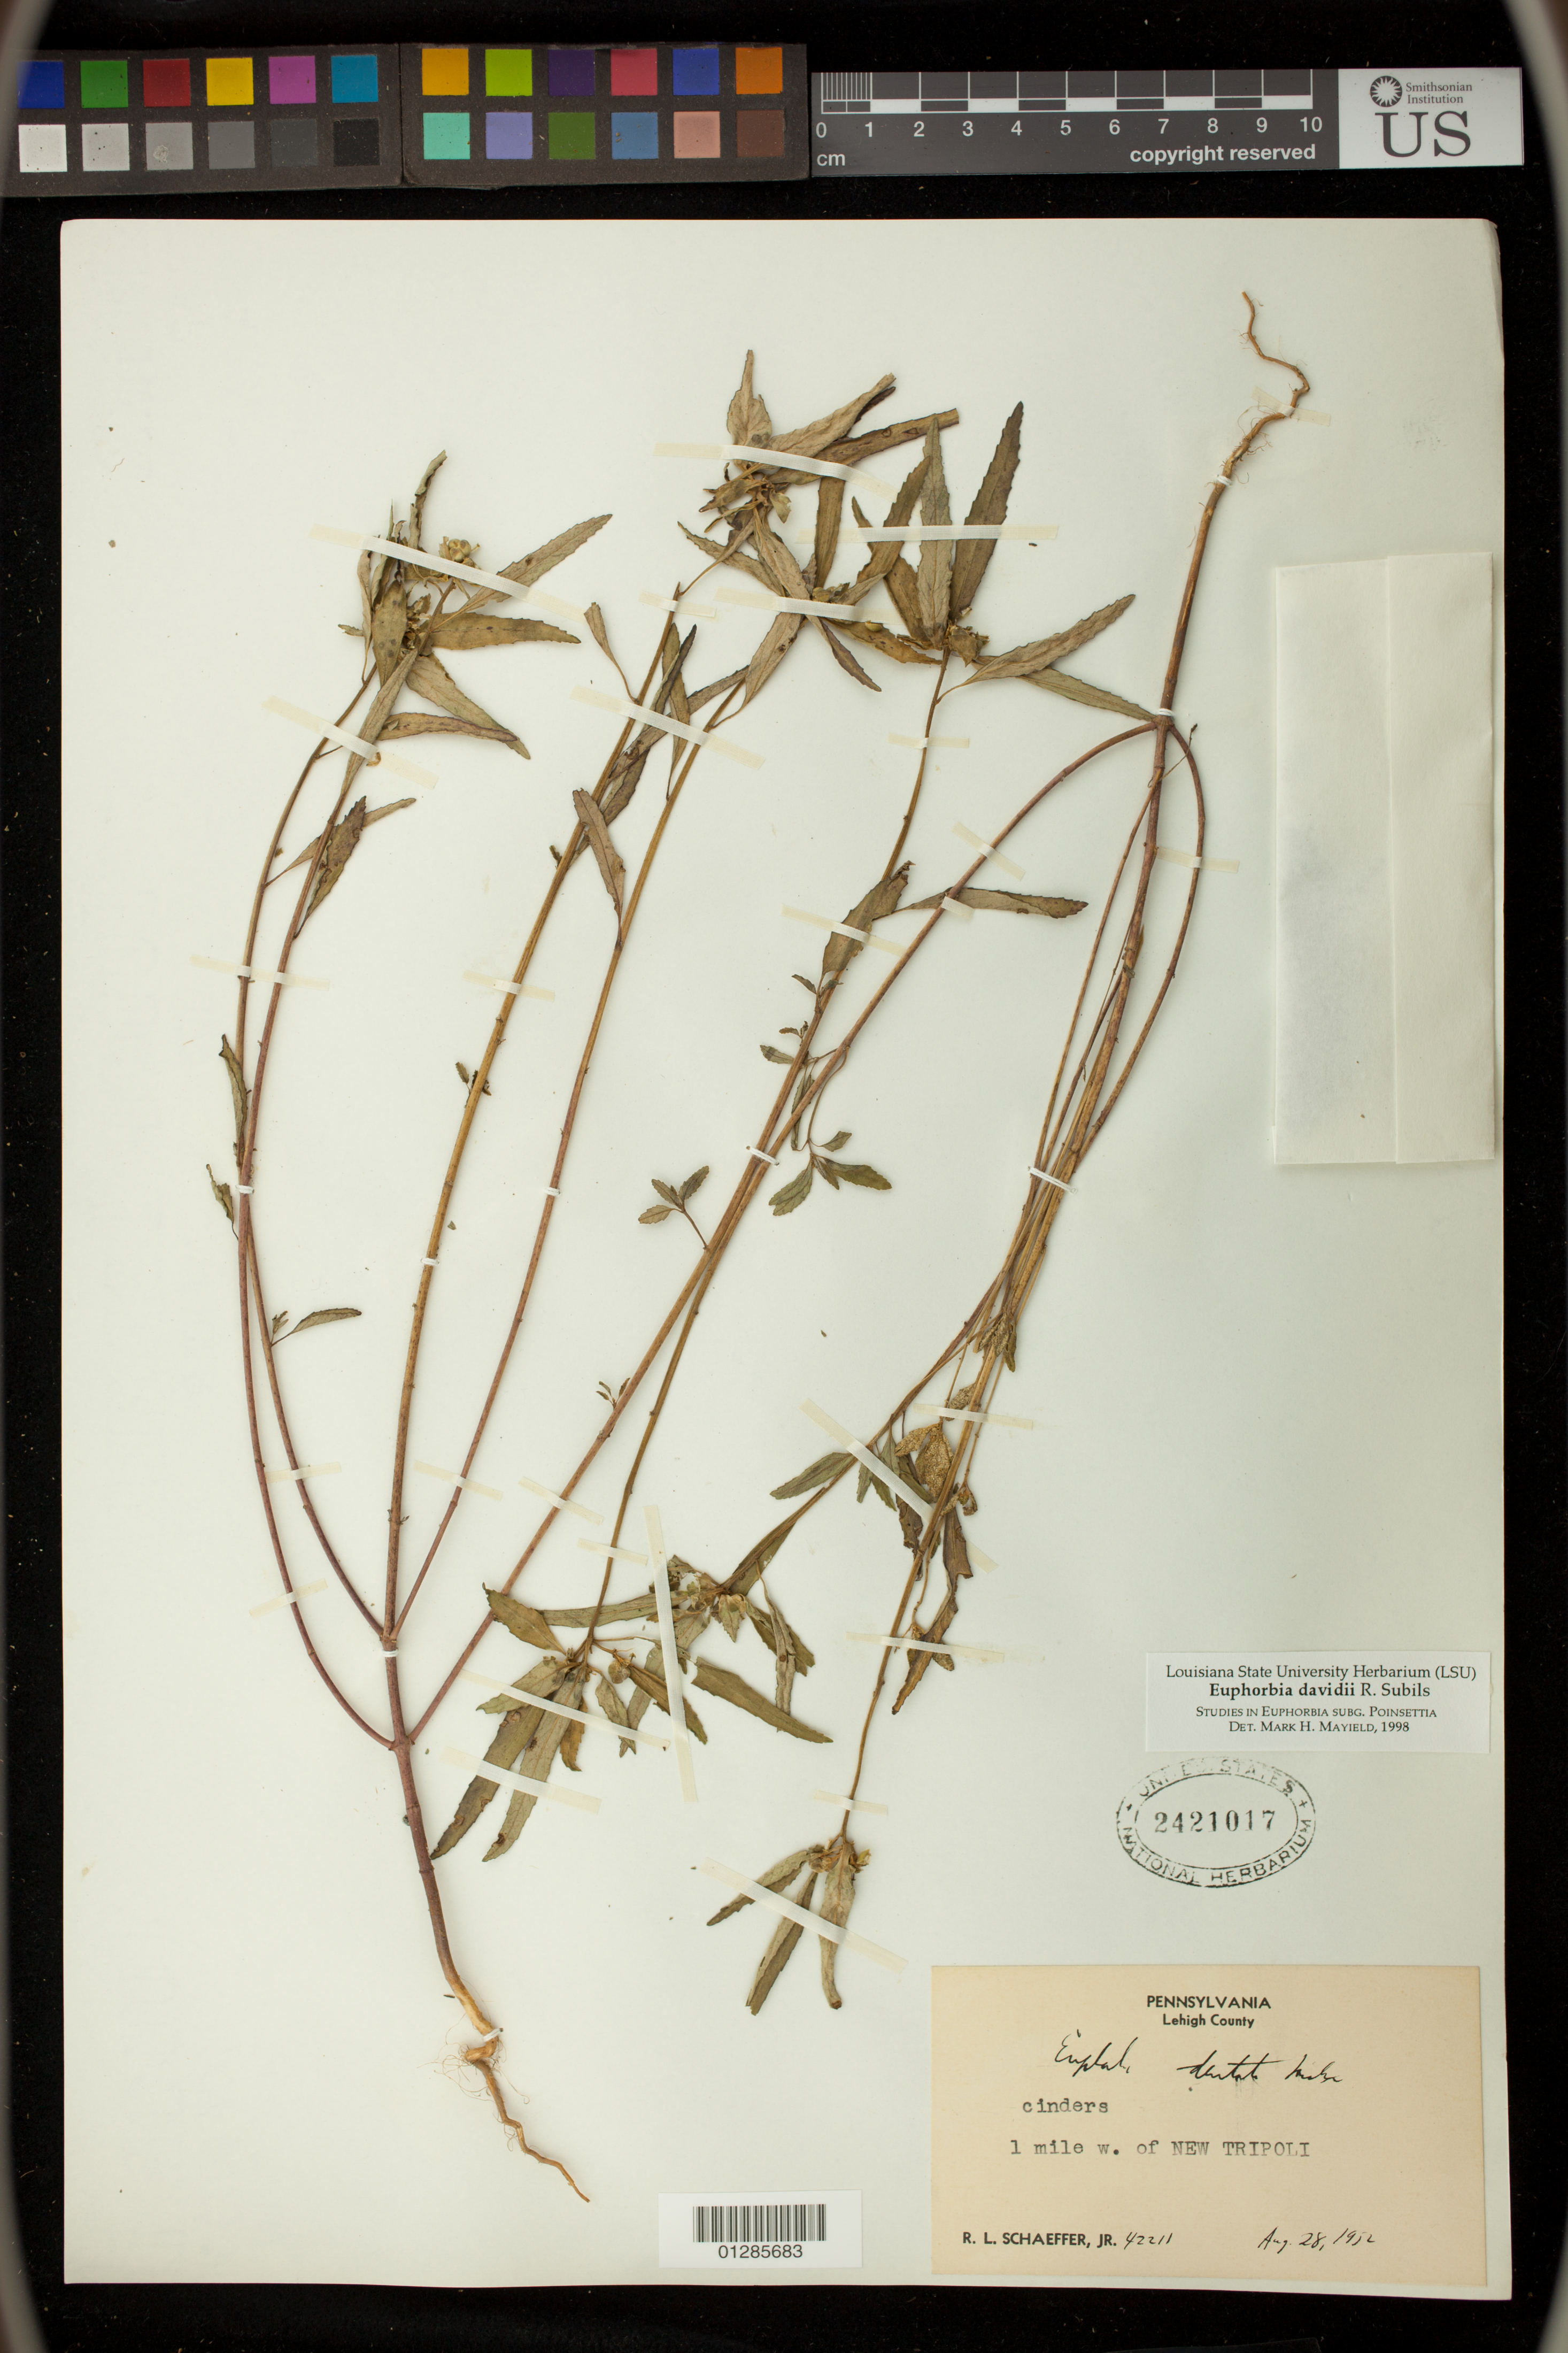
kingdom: Plantae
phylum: Tracheophyta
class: Magnoliopsida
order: Malpighiales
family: Euphorbiaceae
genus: Euphorbia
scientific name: Euphorbia davidii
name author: Subils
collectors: R. Schaeffer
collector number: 4221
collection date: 1952-08-28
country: United States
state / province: Pennsylvania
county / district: Lehigh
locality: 1 mile w. of New Tripoli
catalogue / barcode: US 2421017